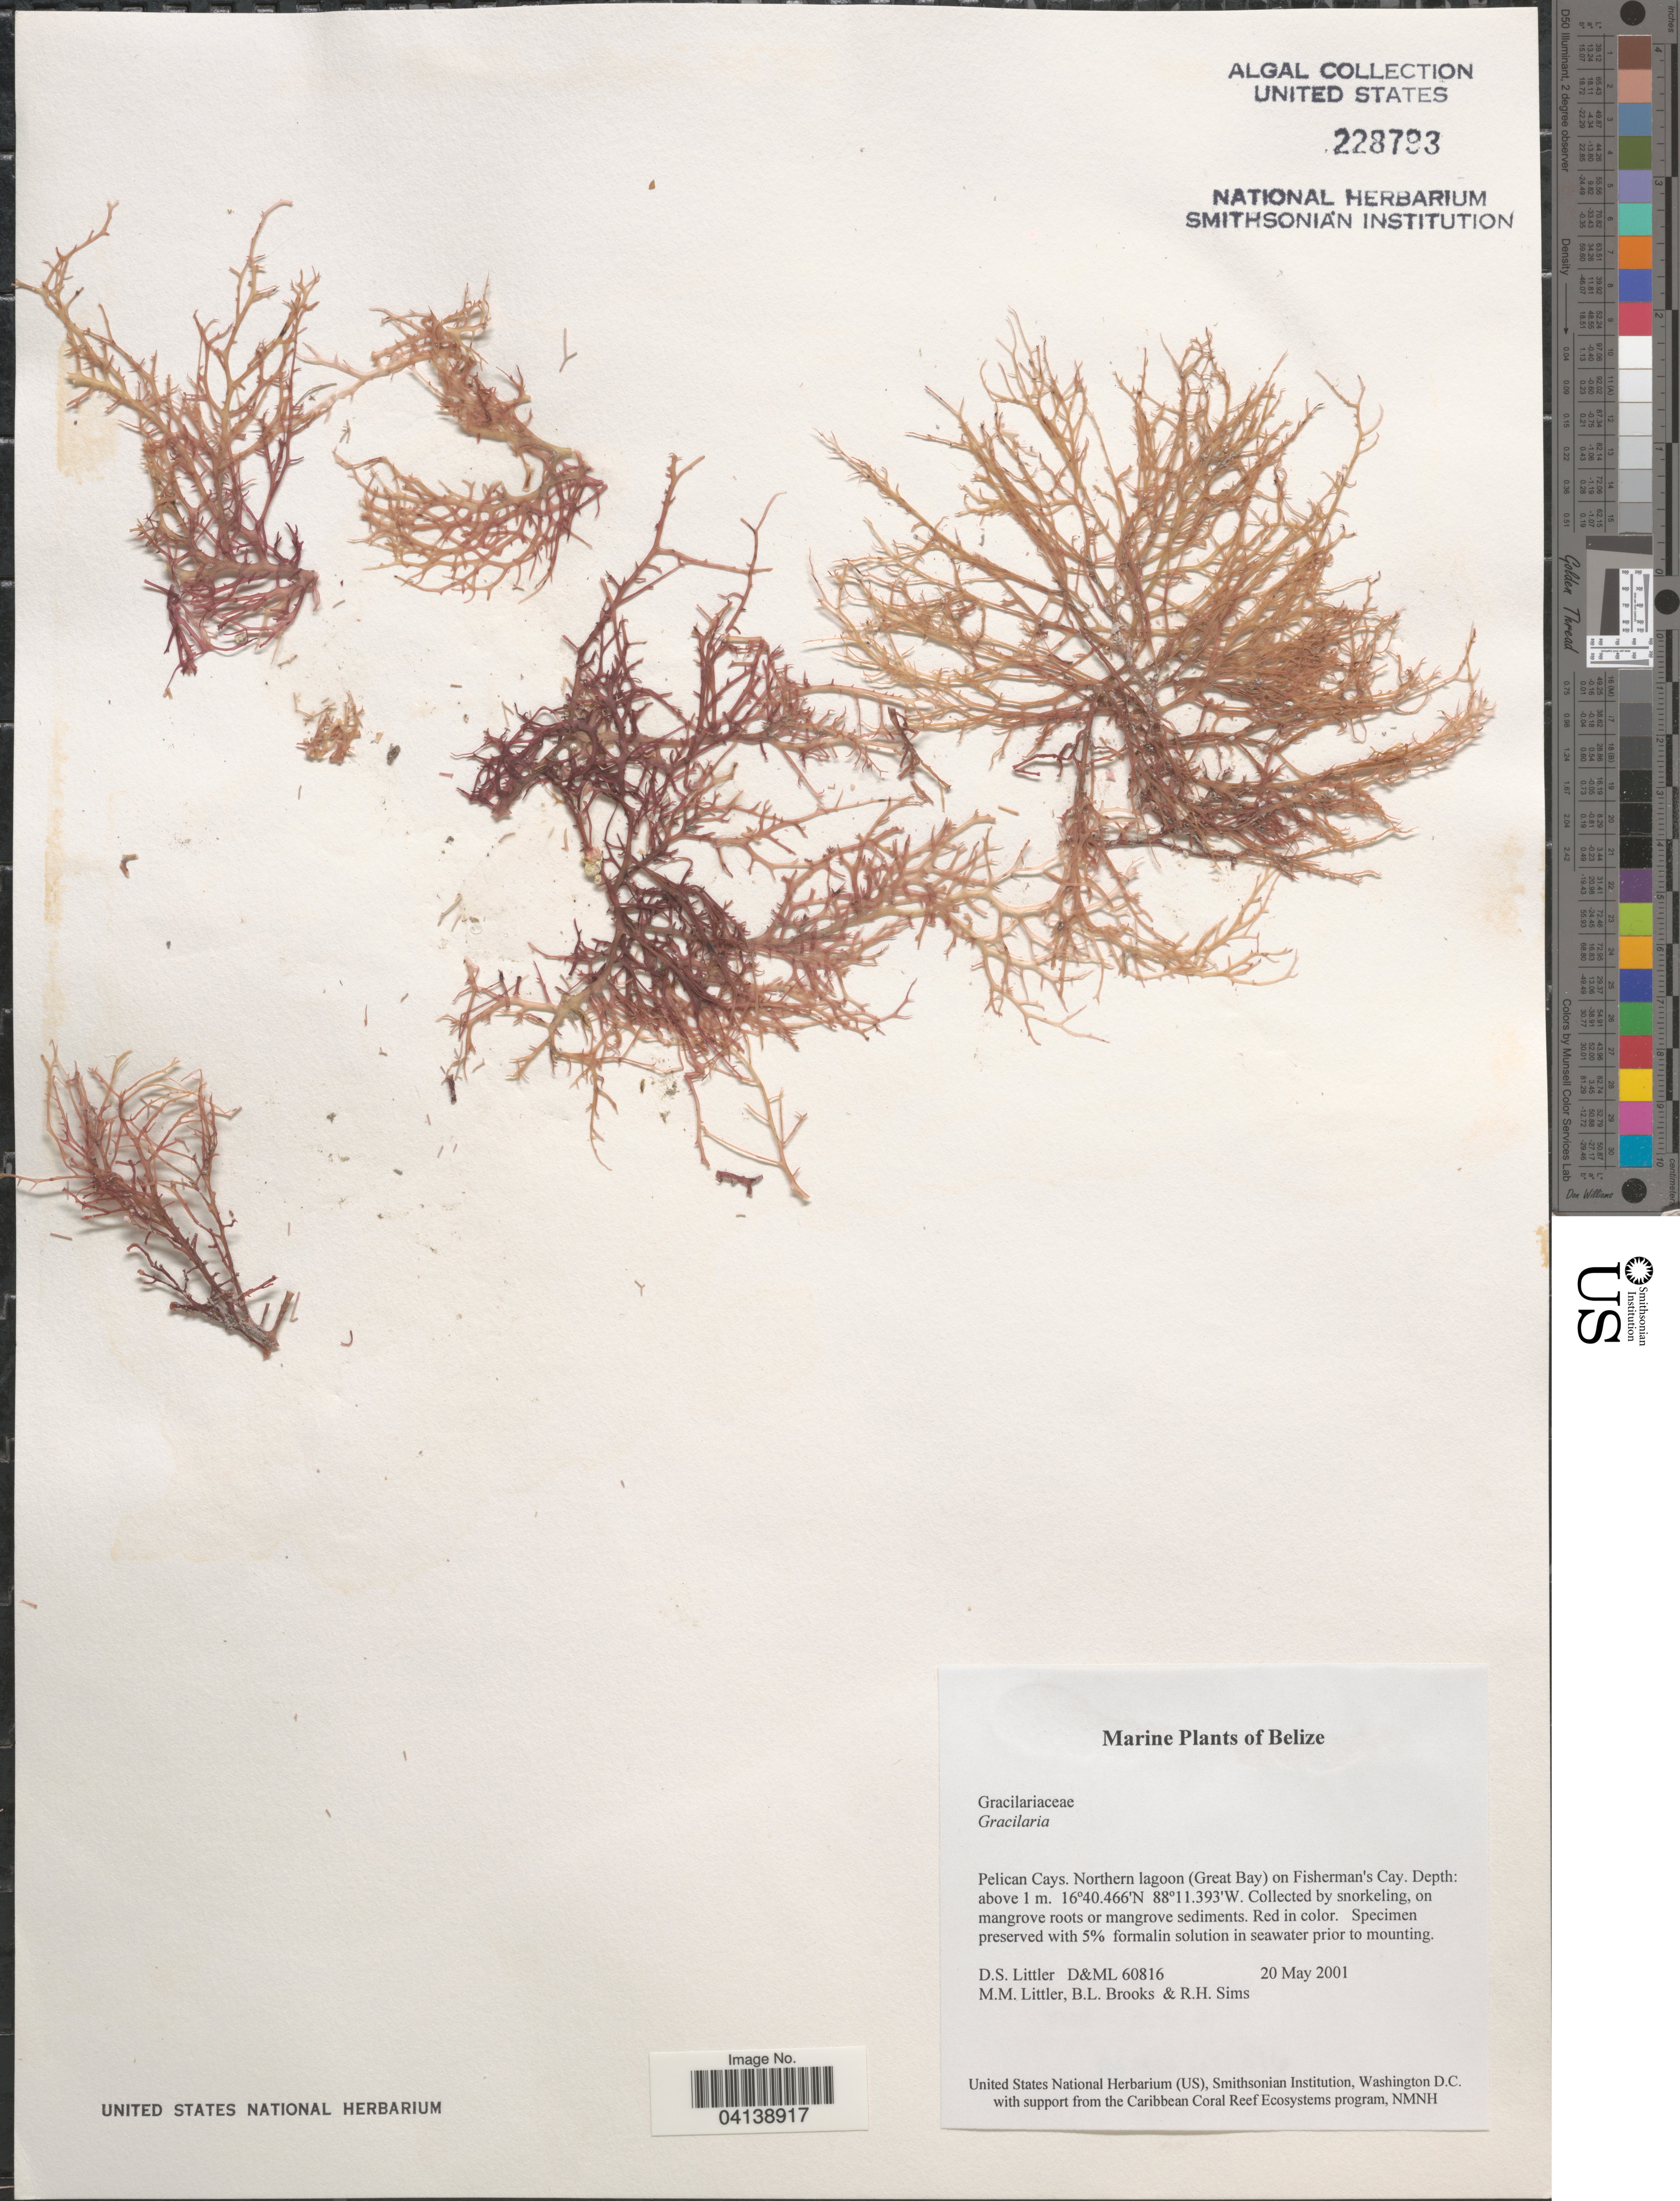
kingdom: Plantae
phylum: Rhodophyta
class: Florideophyceae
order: Gracilariales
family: Gracilariaceae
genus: Gracilaria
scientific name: Gracilaria sp.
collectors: D. S. Littler, B. Brooks & R. H. Sims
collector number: D&ML60816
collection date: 2001-05-20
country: Belize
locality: Pelican Cays. Northern lagoon (Great Bay) on Fisherman's Cay.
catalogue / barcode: US 228793